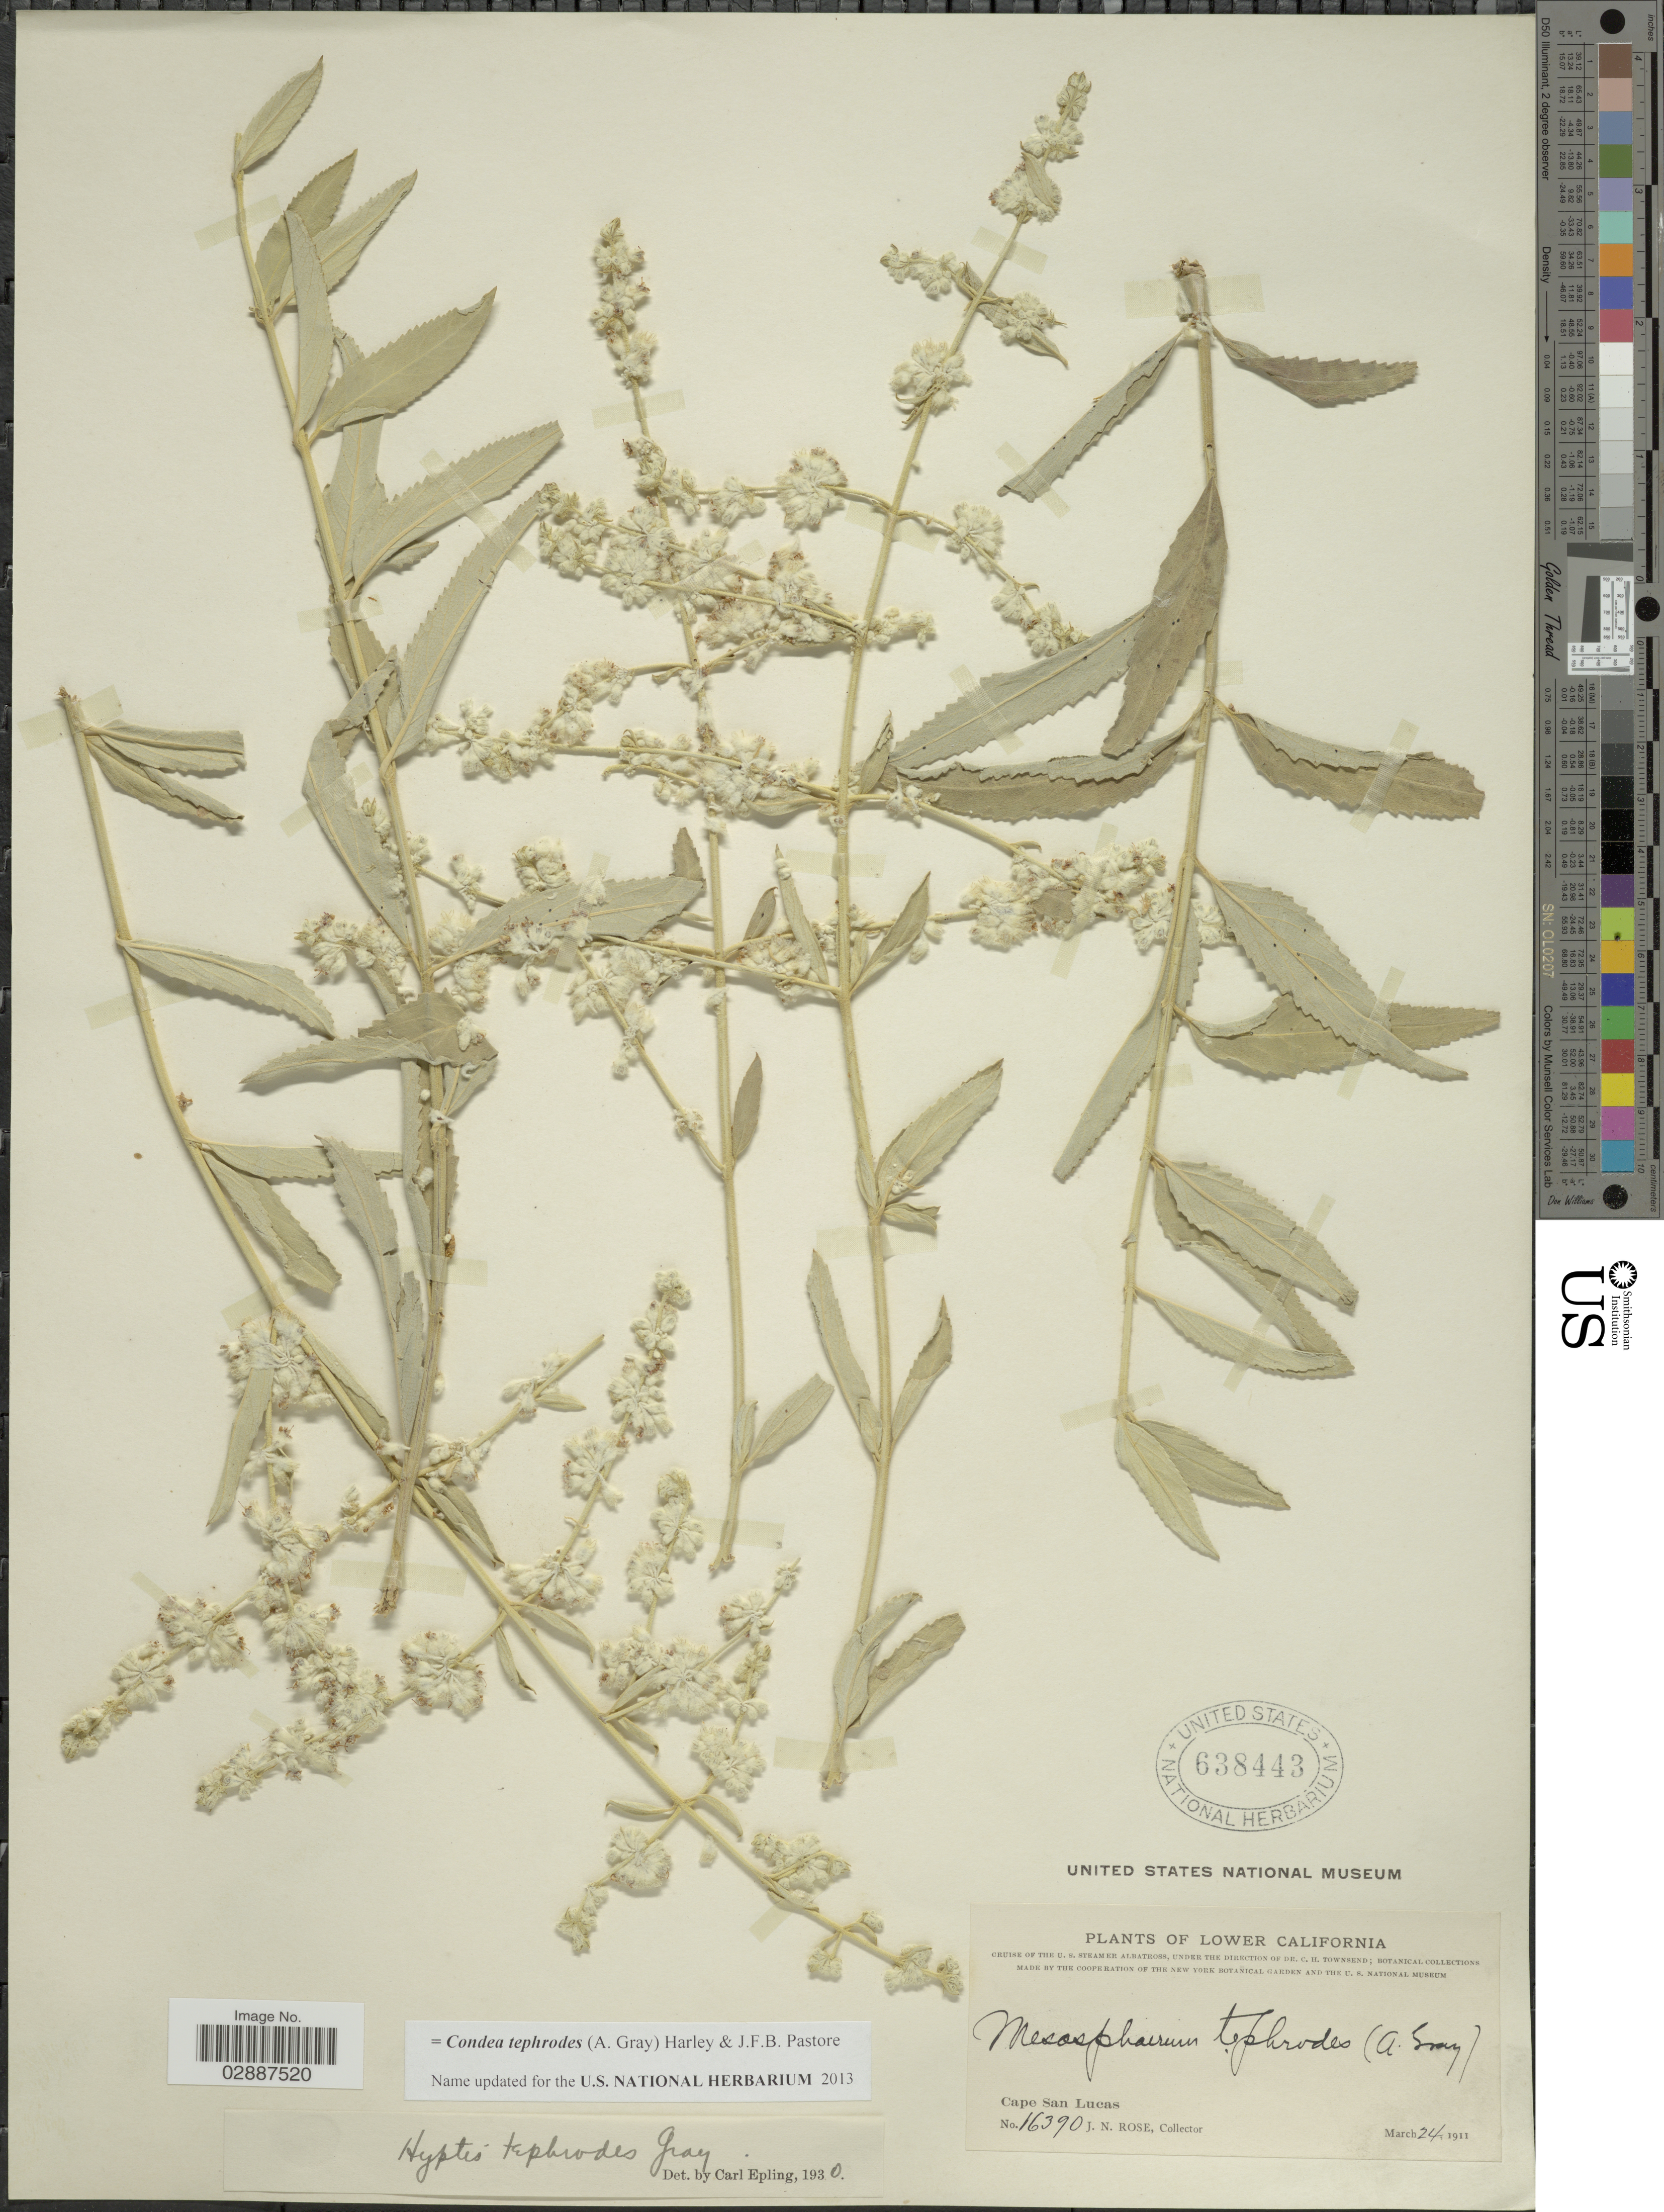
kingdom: Plantae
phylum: Tracheophyta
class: Magnoliopsida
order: Lamiales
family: Lamiaceae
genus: Condea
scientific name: Condea tephrodes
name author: (A. Gray) Harley & J.F.B. Pastore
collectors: J. N. Rose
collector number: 16390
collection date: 1911-03-24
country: Mexico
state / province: Baja California Sur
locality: Lower California. Cape San Lucas.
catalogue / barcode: US 638443